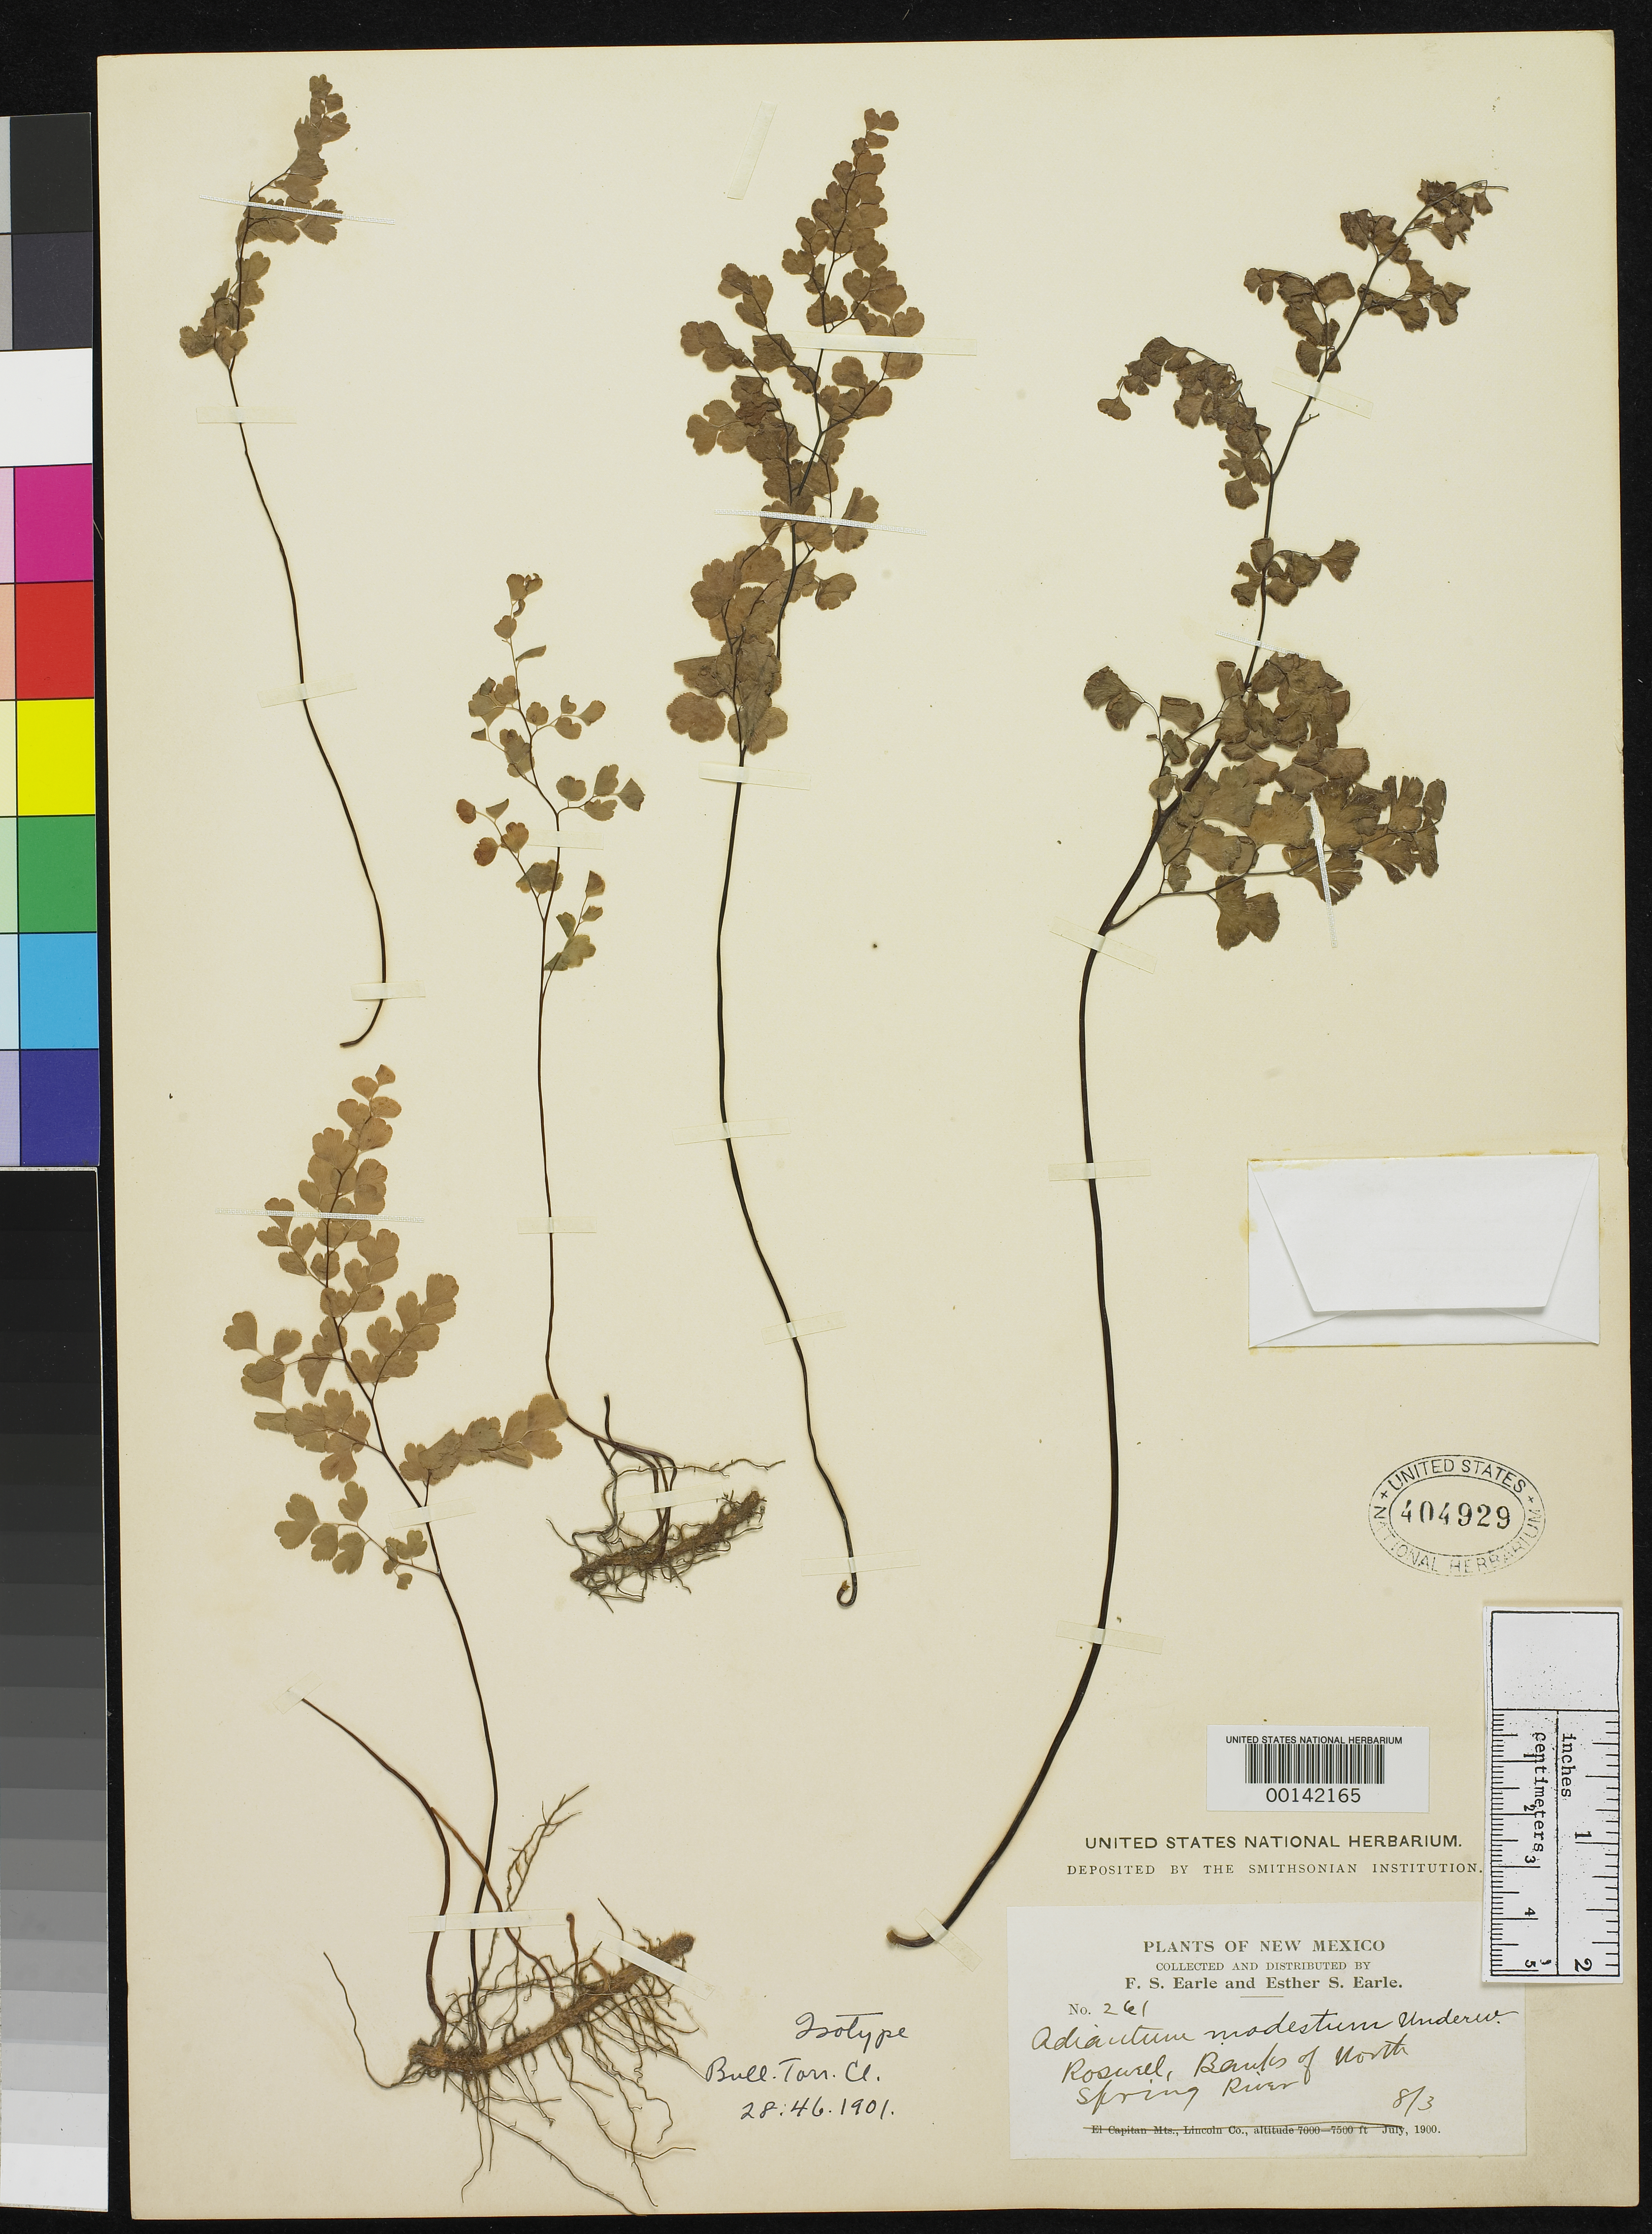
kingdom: Plantae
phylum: Tracheophyta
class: Polypodiopsida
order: Polypodiales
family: Pteridaceae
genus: Adiantum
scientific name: Adiantum modestum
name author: Underw.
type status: Type Collection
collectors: F. S. Earle & E. S. Earle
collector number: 261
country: United States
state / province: New Mexico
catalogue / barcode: US 404929